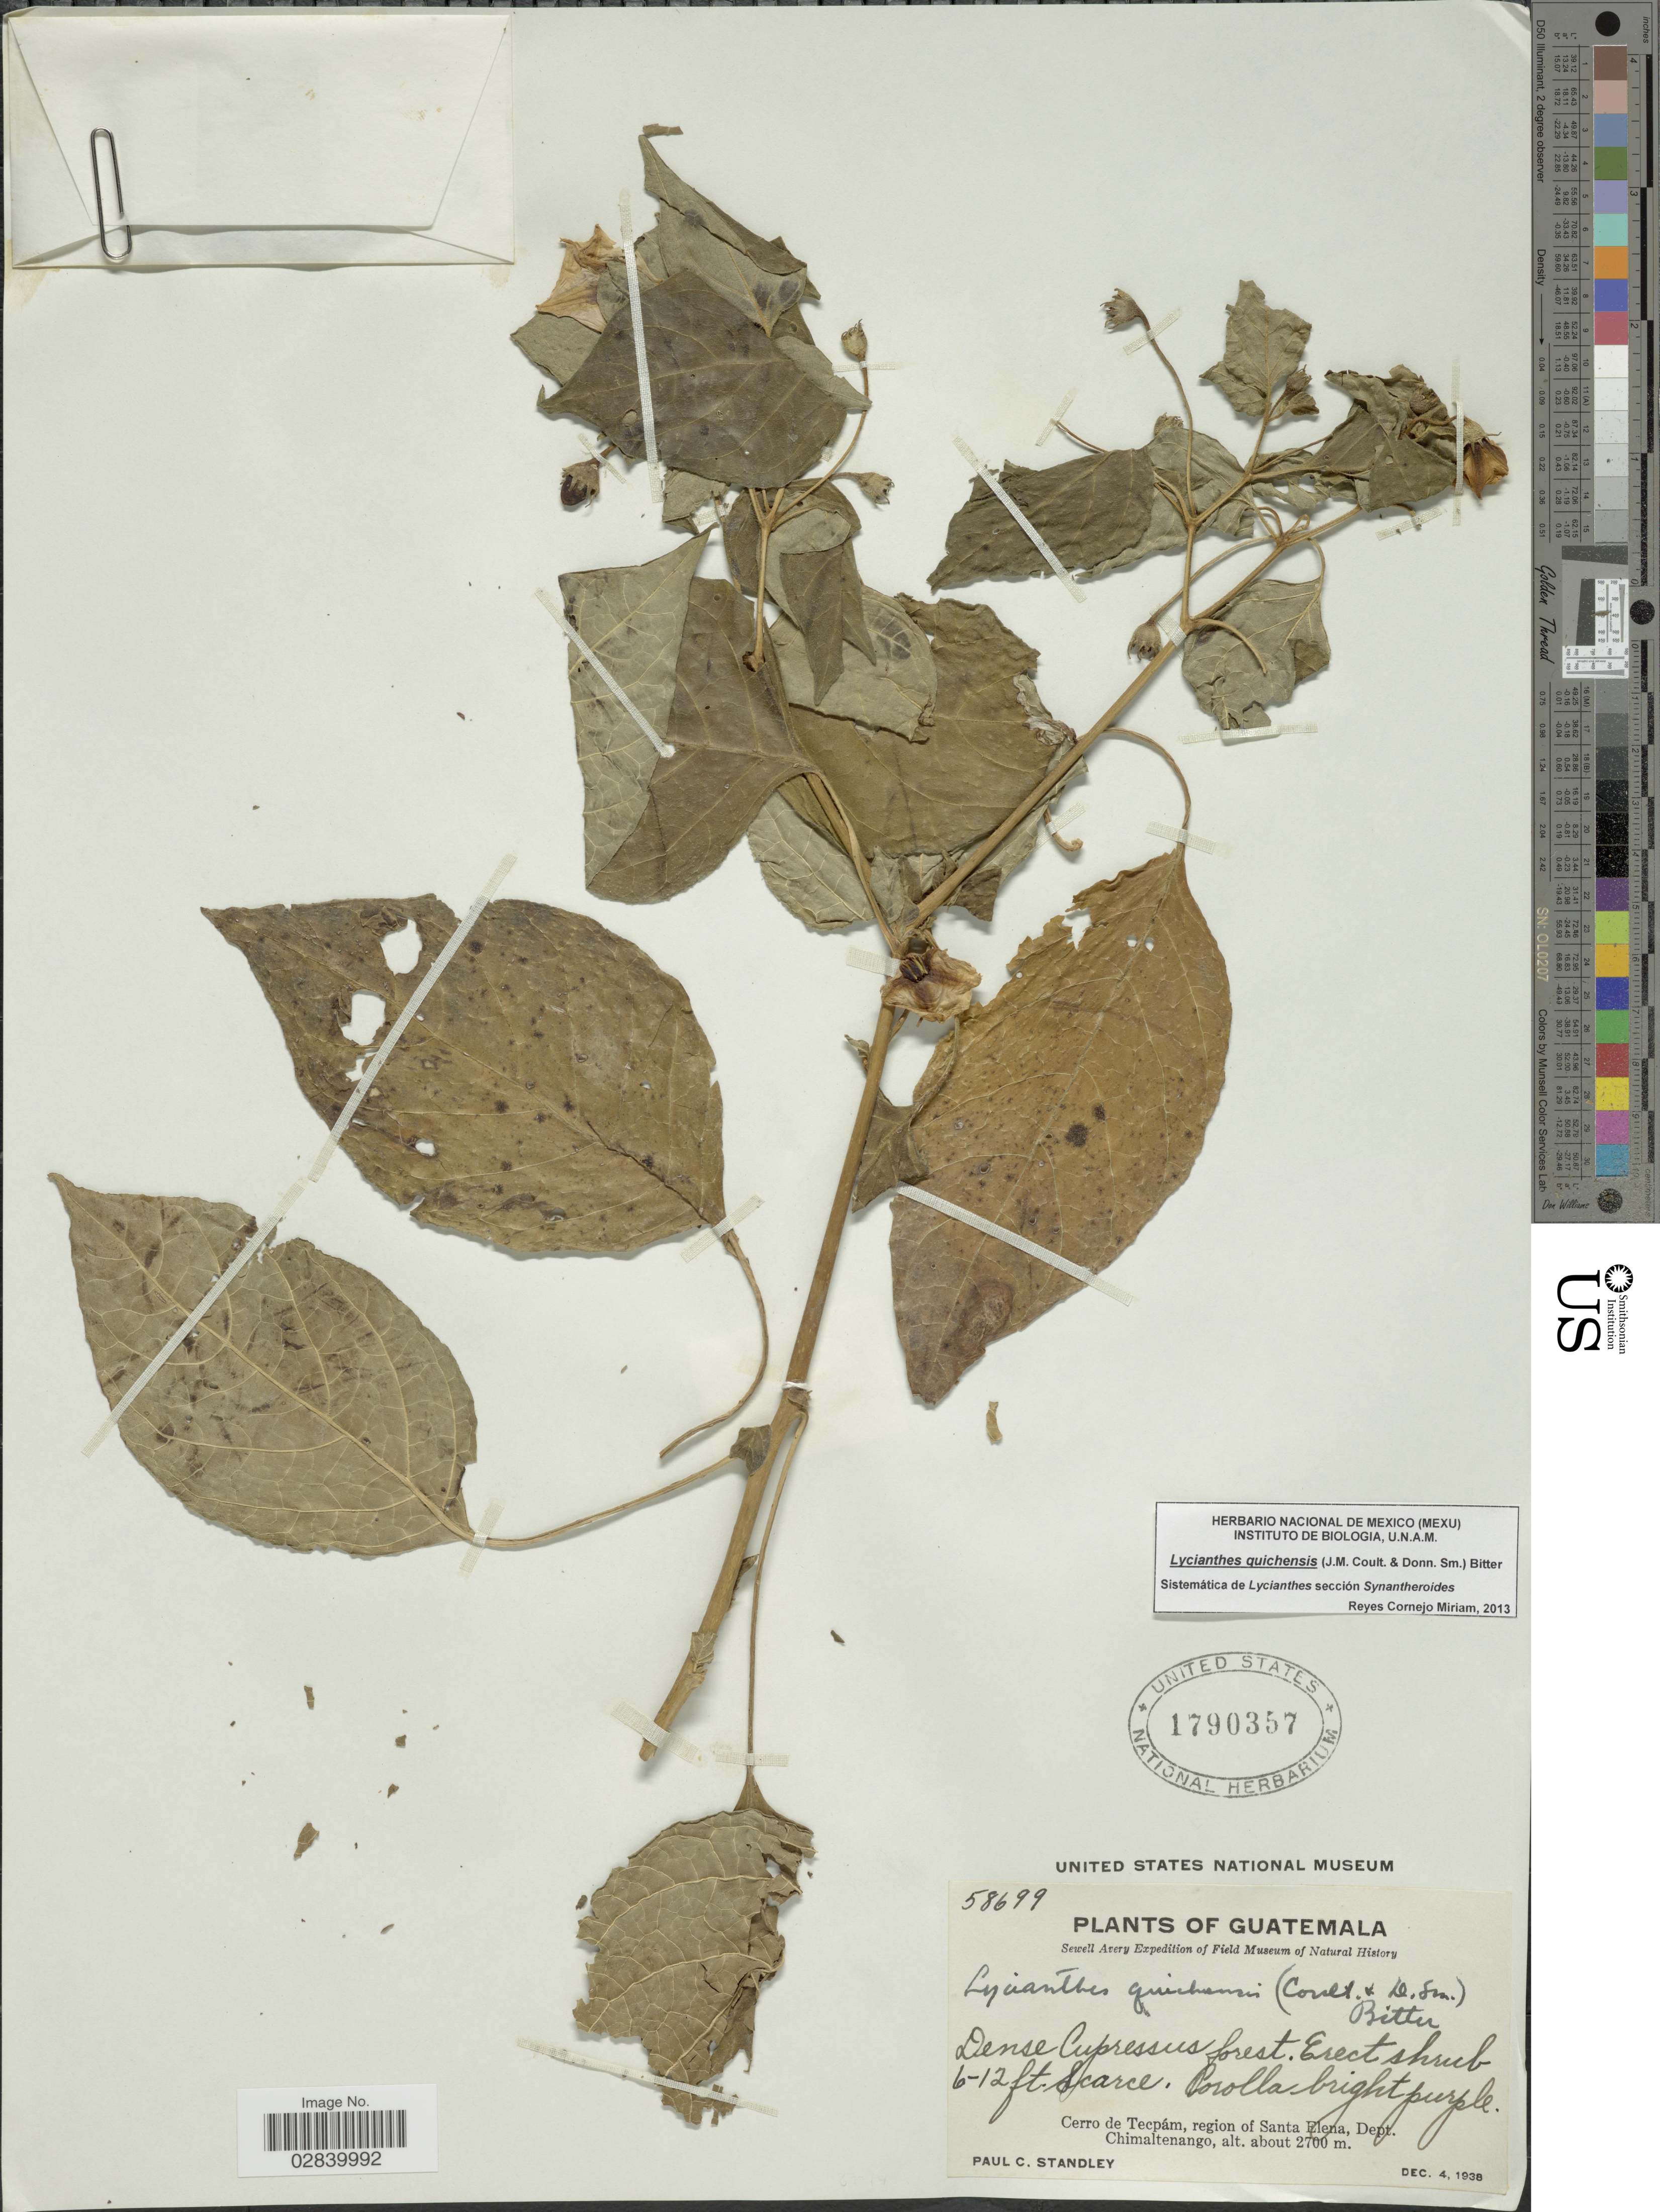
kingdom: Plantae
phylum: Tracheophyta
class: Magnoliopsida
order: Solanales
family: Solanaceae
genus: Lycianthes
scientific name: Lycianthes quichensis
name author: (J.M. Coult. & Donn. Sm.) Bitter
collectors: P. C. Standley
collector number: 58699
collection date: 1938-12-04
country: Guatemala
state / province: Chimaltenango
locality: Cerro de Tecpám, region of Santa Elena, Dept. Chimaltenango.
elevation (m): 2700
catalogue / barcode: US 1790357